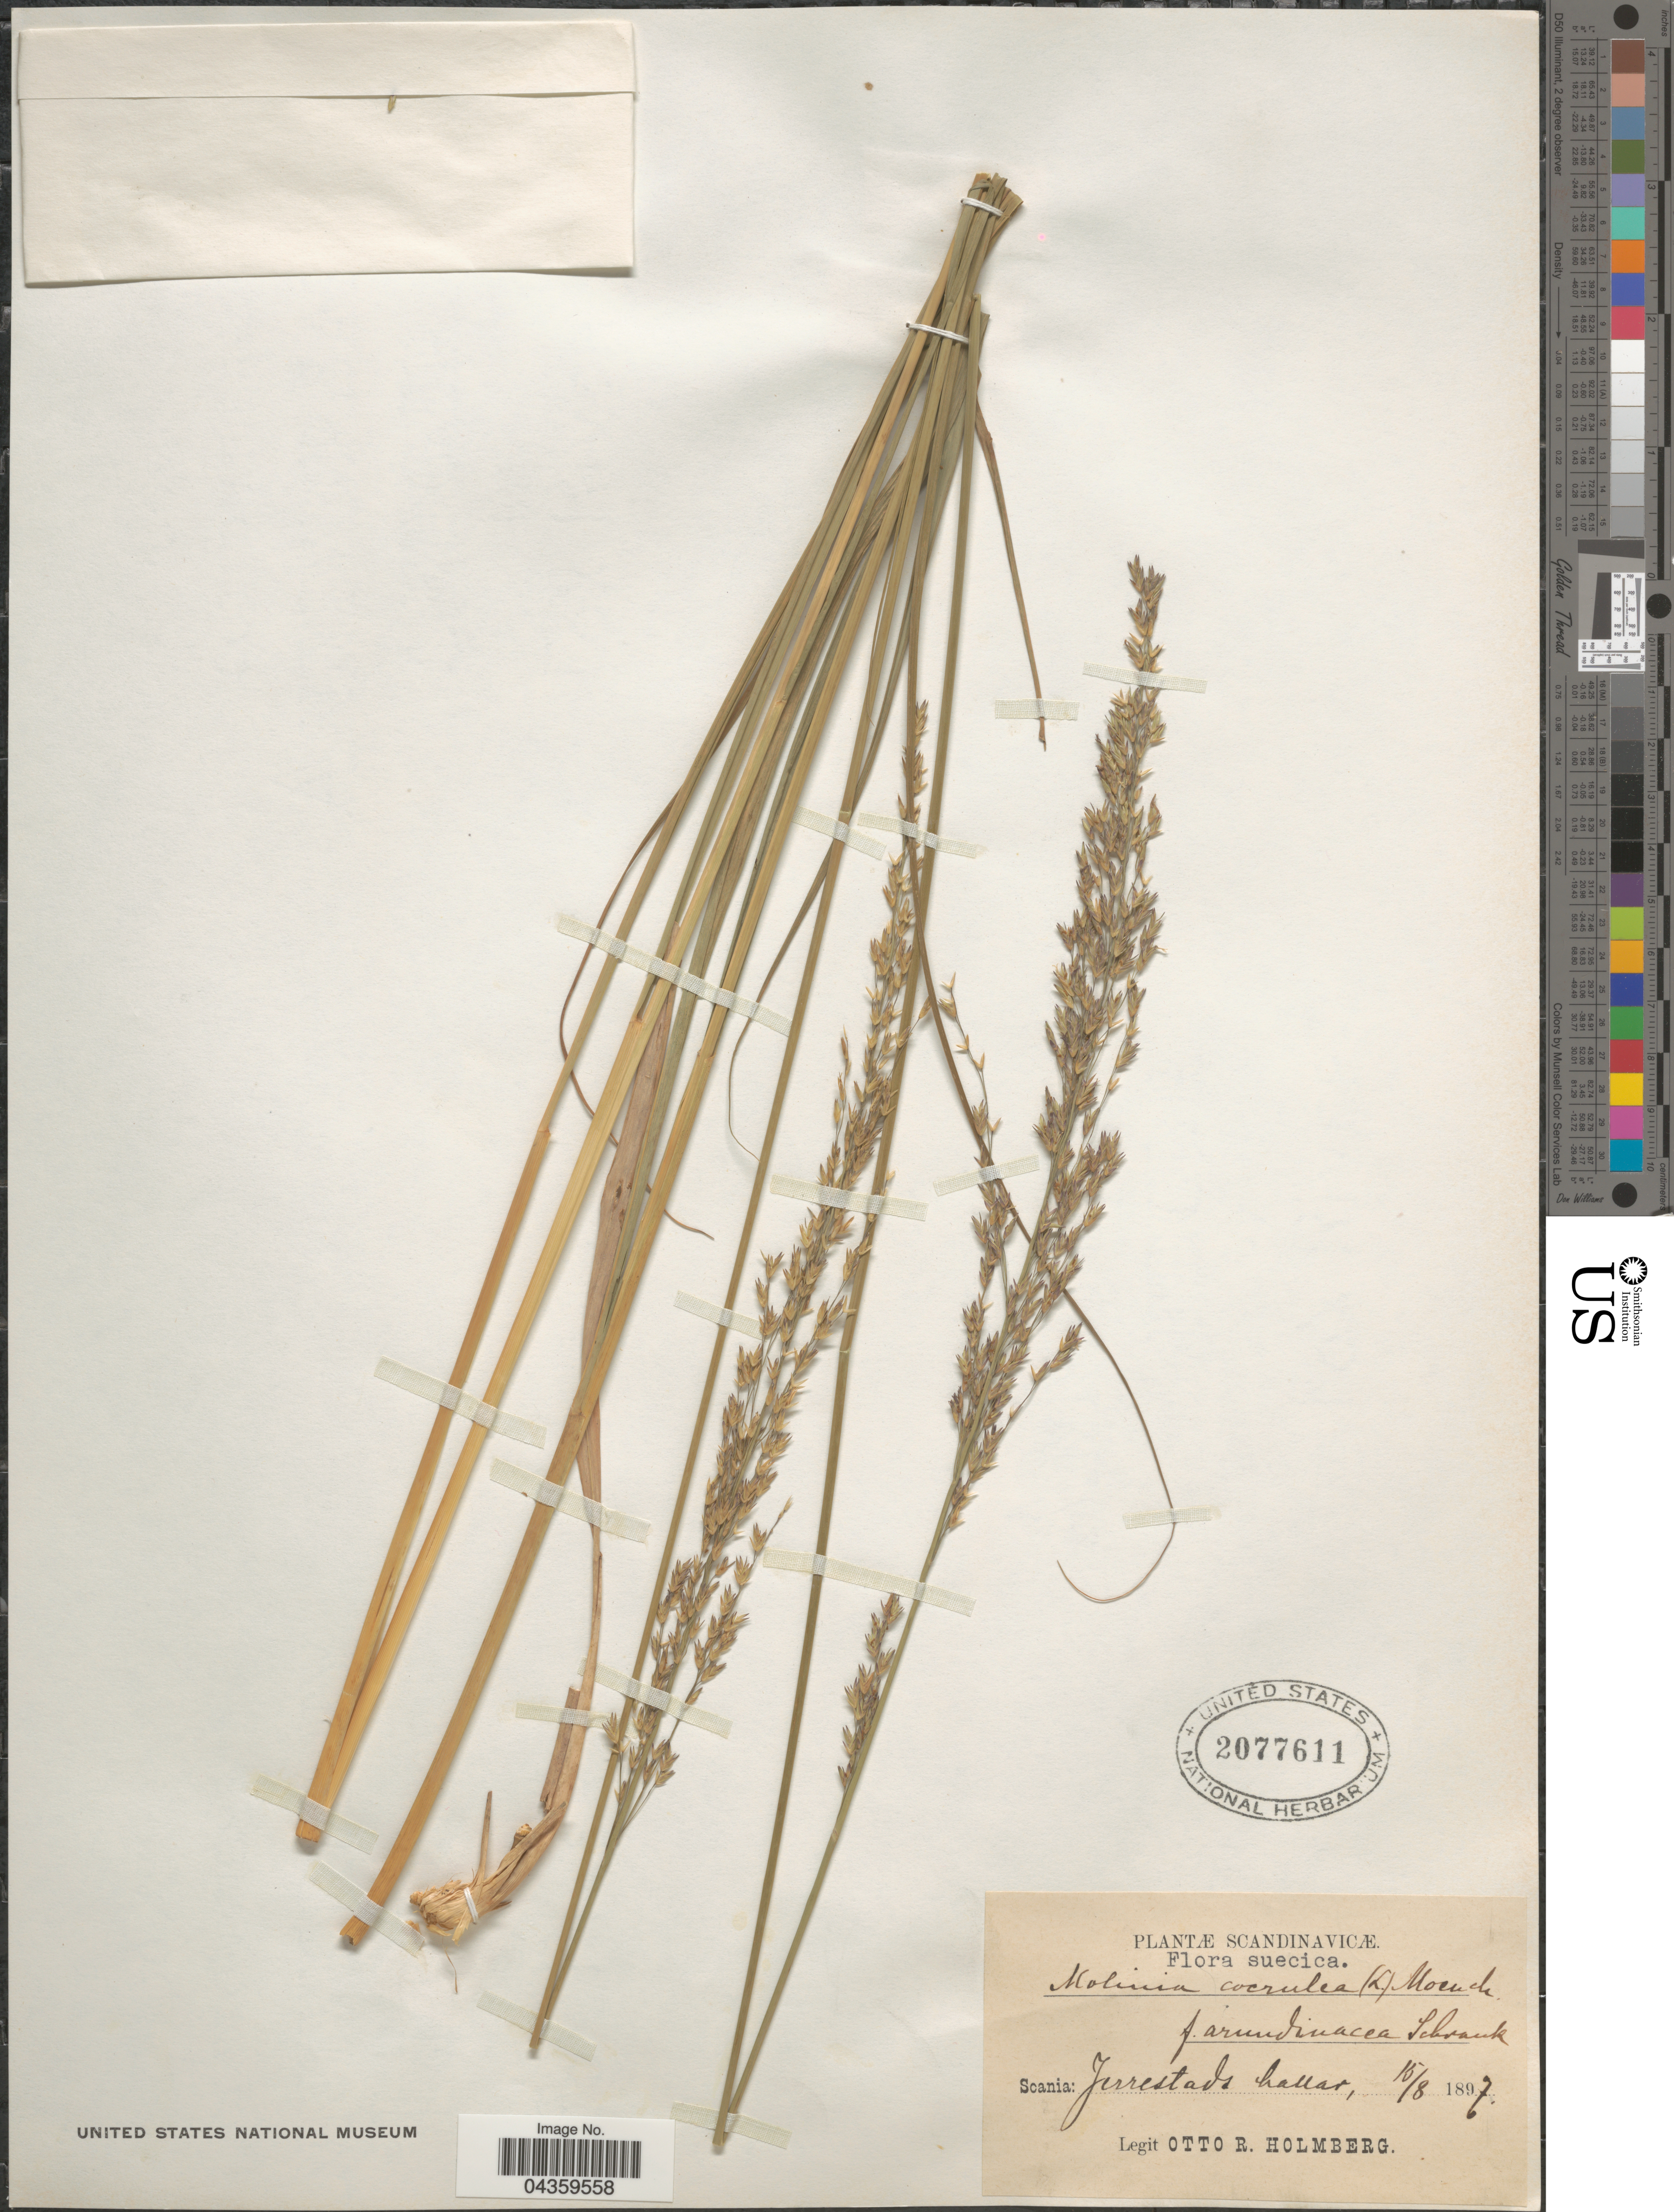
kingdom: Plantae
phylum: Tracheophyta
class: Liliopsida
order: Poales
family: Poaceae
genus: Molinia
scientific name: Molinia caerulea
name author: (L.) Moench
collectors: O. Holmberg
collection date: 1897-08-15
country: Sweden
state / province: Skåne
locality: Scandinavicæ. Suecica. Scania: Jerrestads hallar.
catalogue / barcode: US 2077611